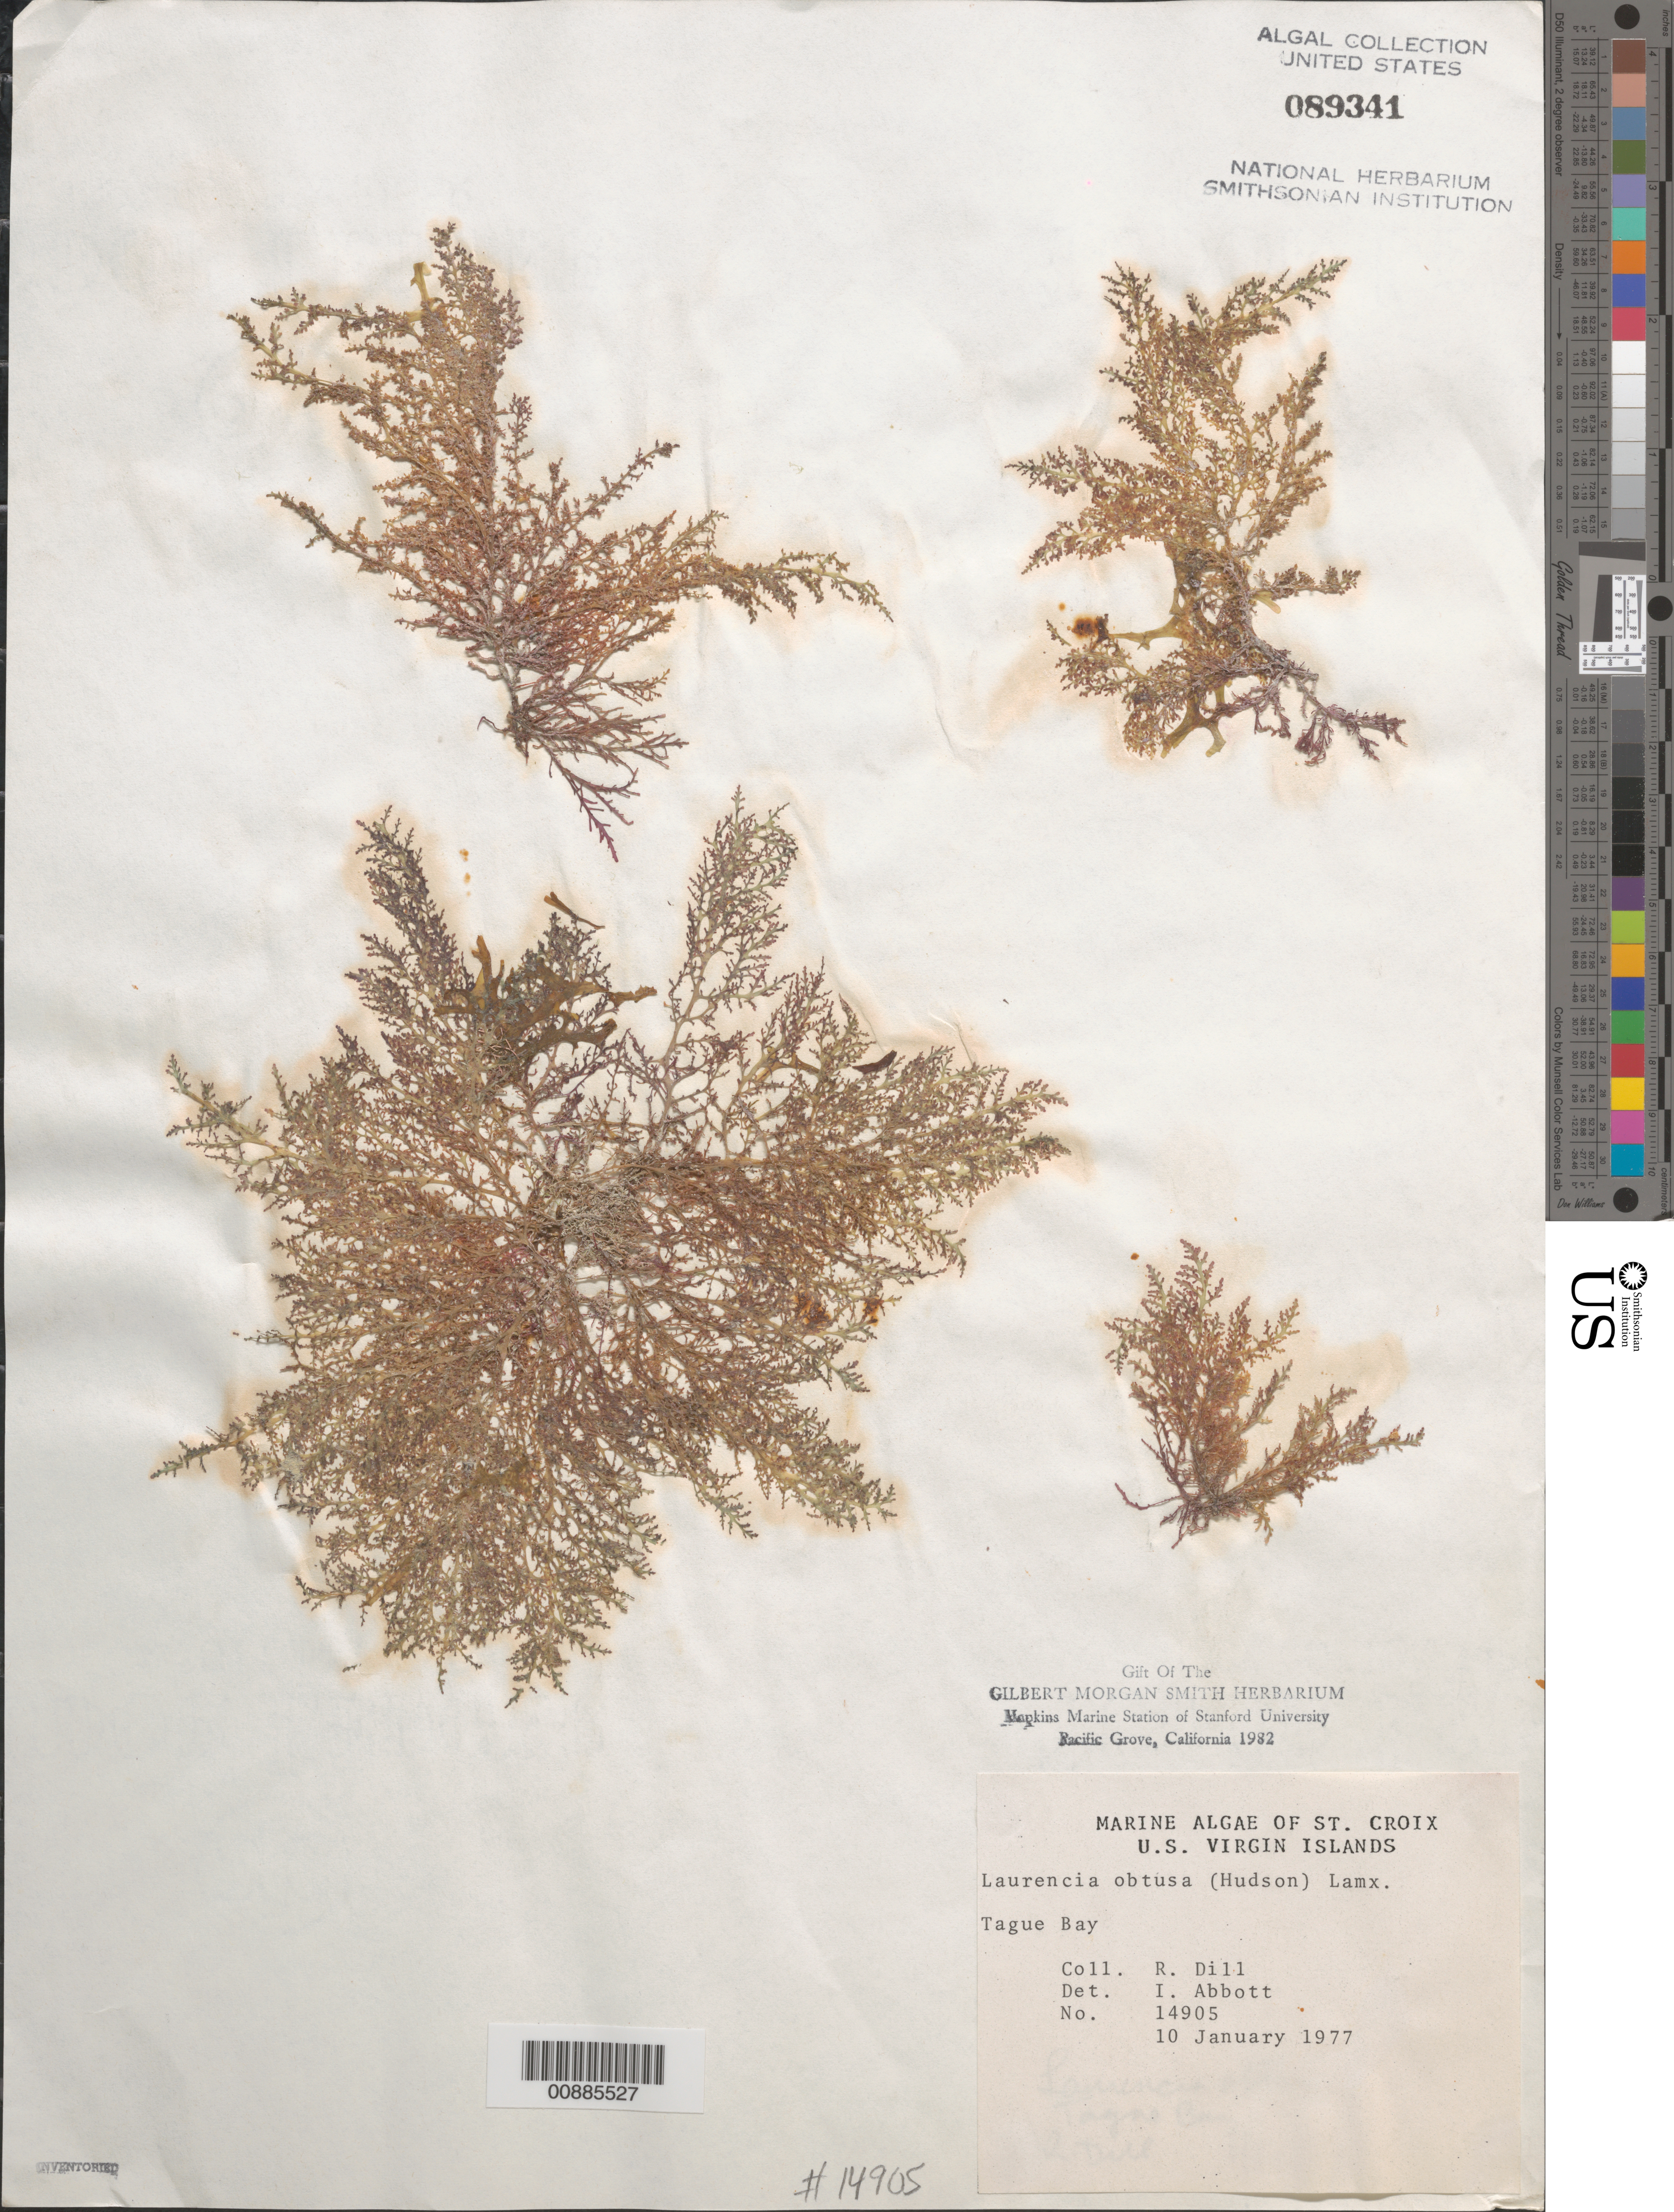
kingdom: Plantae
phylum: Rhodophyta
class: Florideophyceae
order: Ceramiales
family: Rhodomelaceae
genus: Laurencia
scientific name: Laurencia obtusa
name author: (Huds.) J.V.Lamouroux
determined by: Abbott, Isabella A.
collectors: R. Dill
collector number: IAA 14905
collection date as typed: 10 Jan 1977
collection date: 1977-01-10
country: U.S. Virgin Islands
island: St. Croix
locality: Tague Bay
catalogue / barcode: US 89341